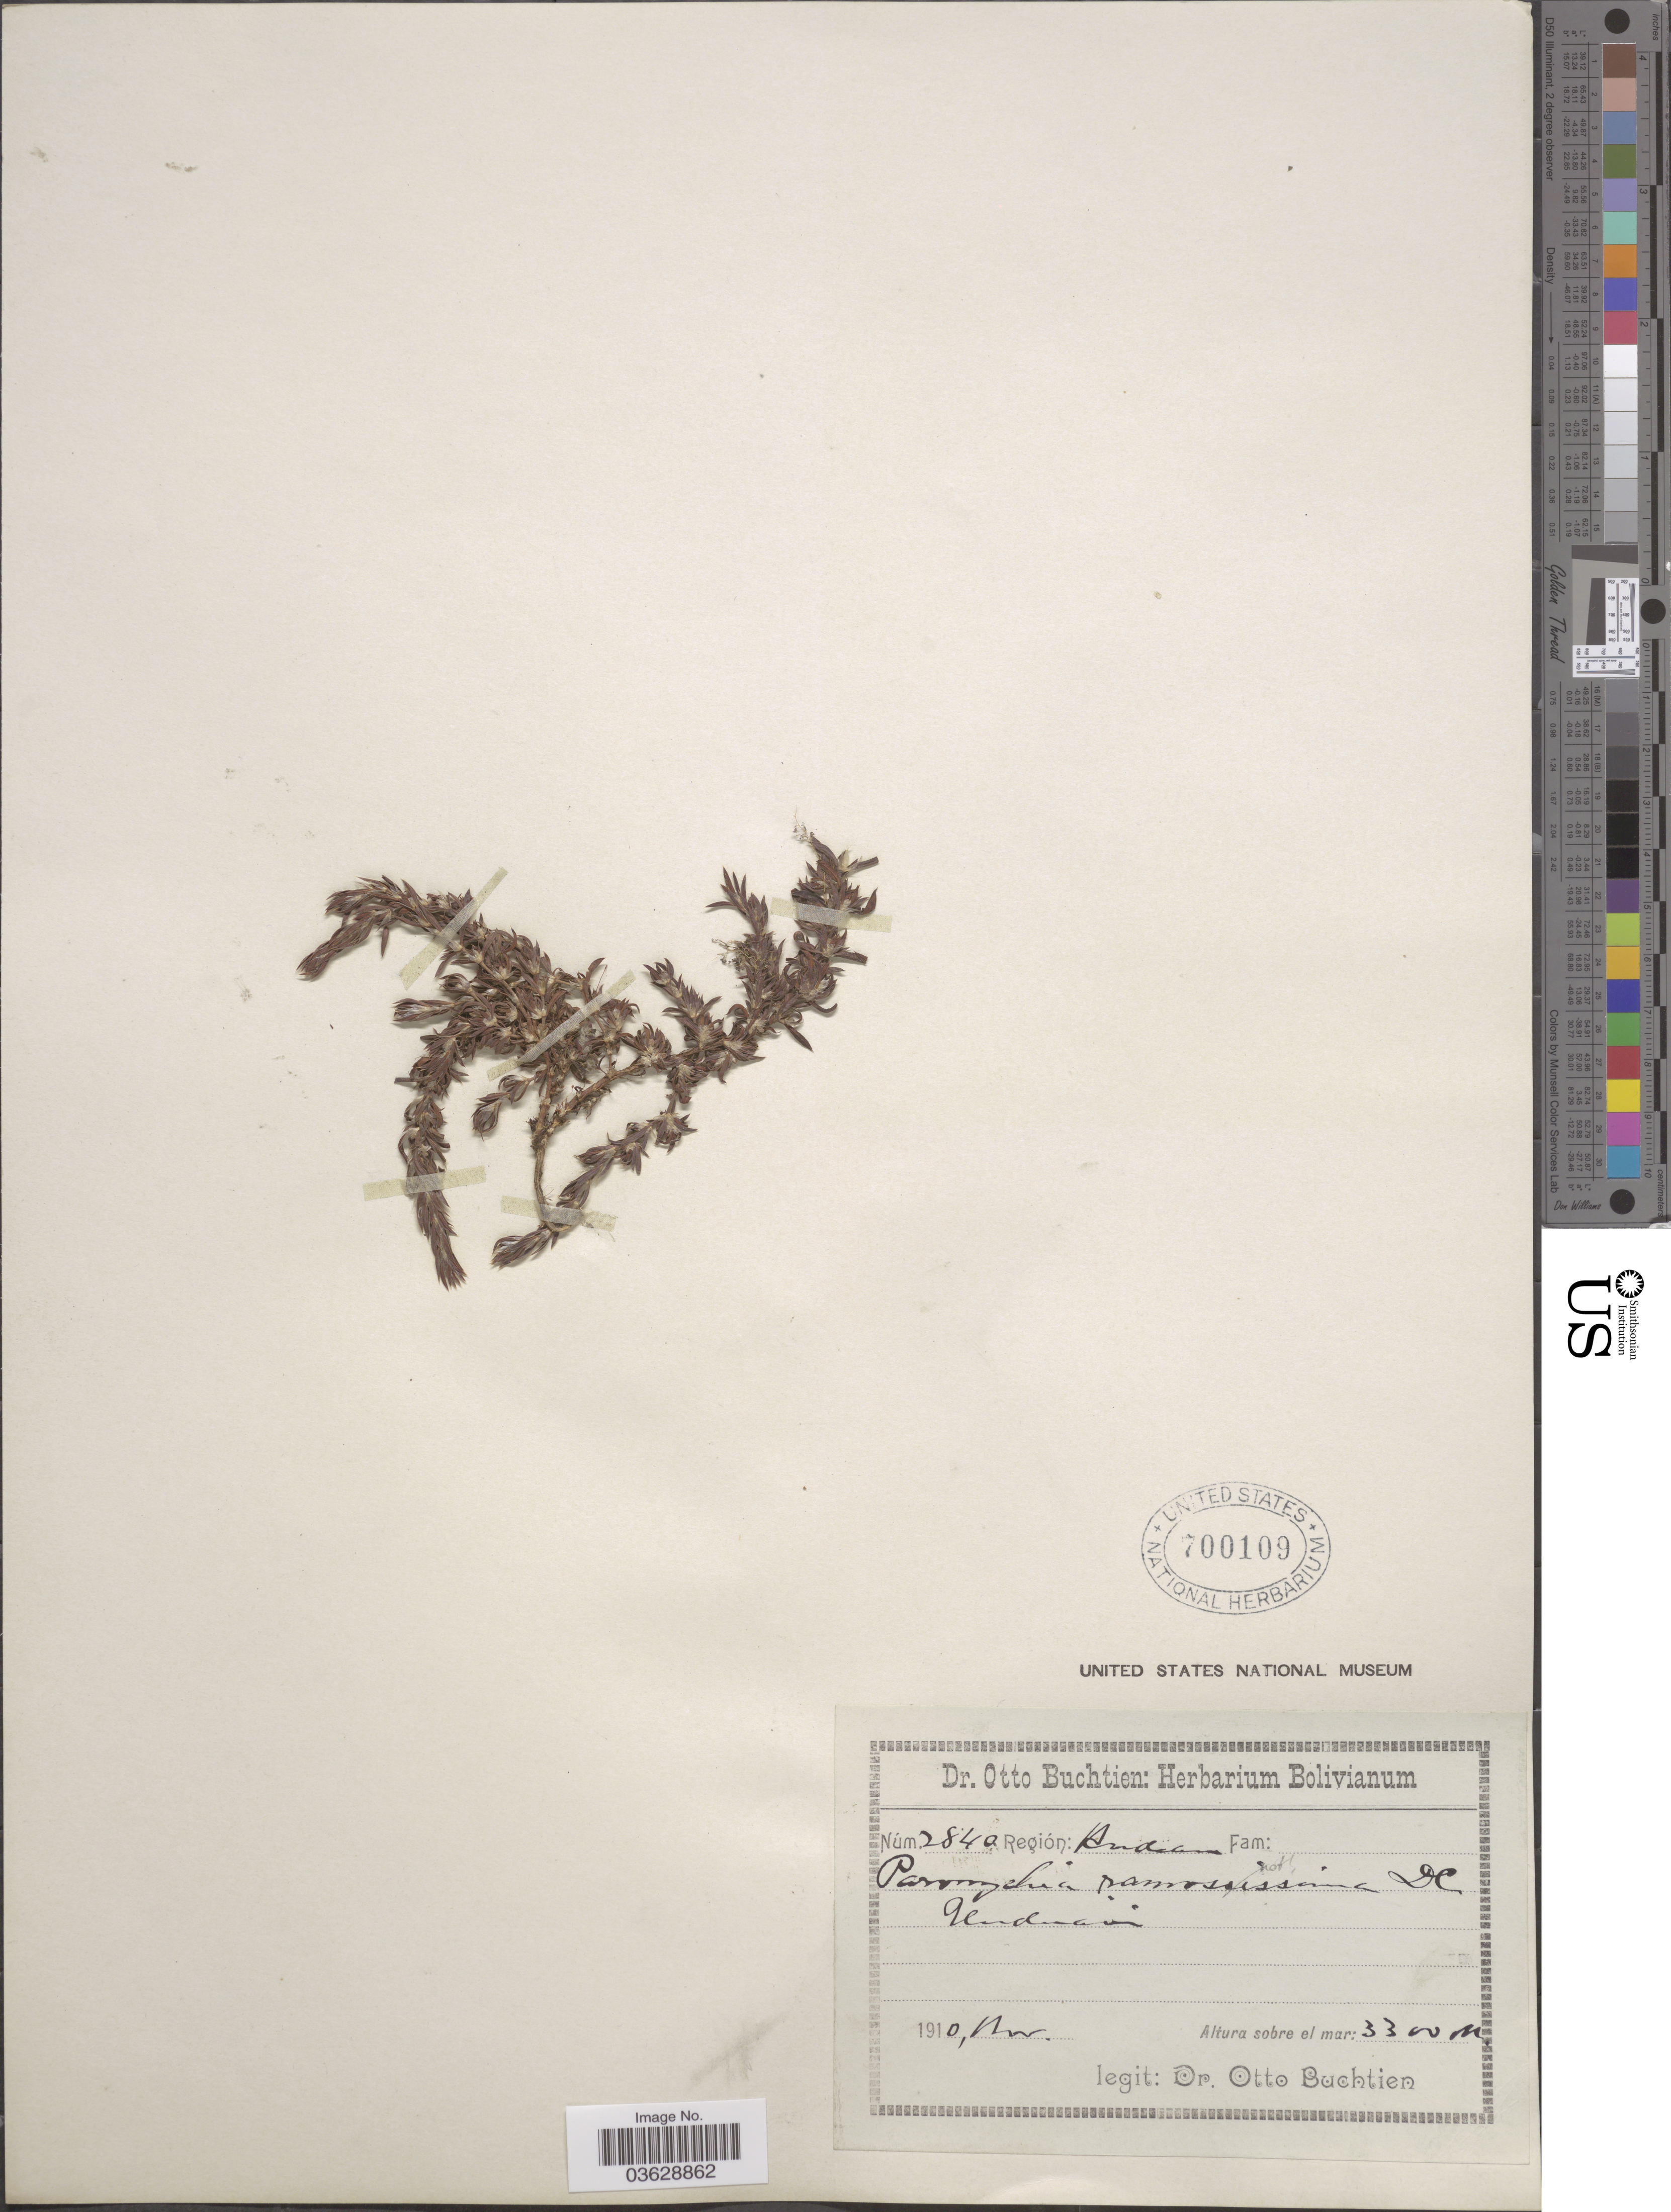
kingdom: Plantae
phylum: Tracheophyta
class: Magnoliopsida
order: Caryophyllales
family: Caryophyllaceae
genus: Paronychia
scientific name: Paronychia sp.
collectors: O. Buchtien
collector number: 2840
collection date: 1910-11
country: Bolivia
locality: Unduavi.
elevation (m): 3300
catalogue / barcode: US 700109